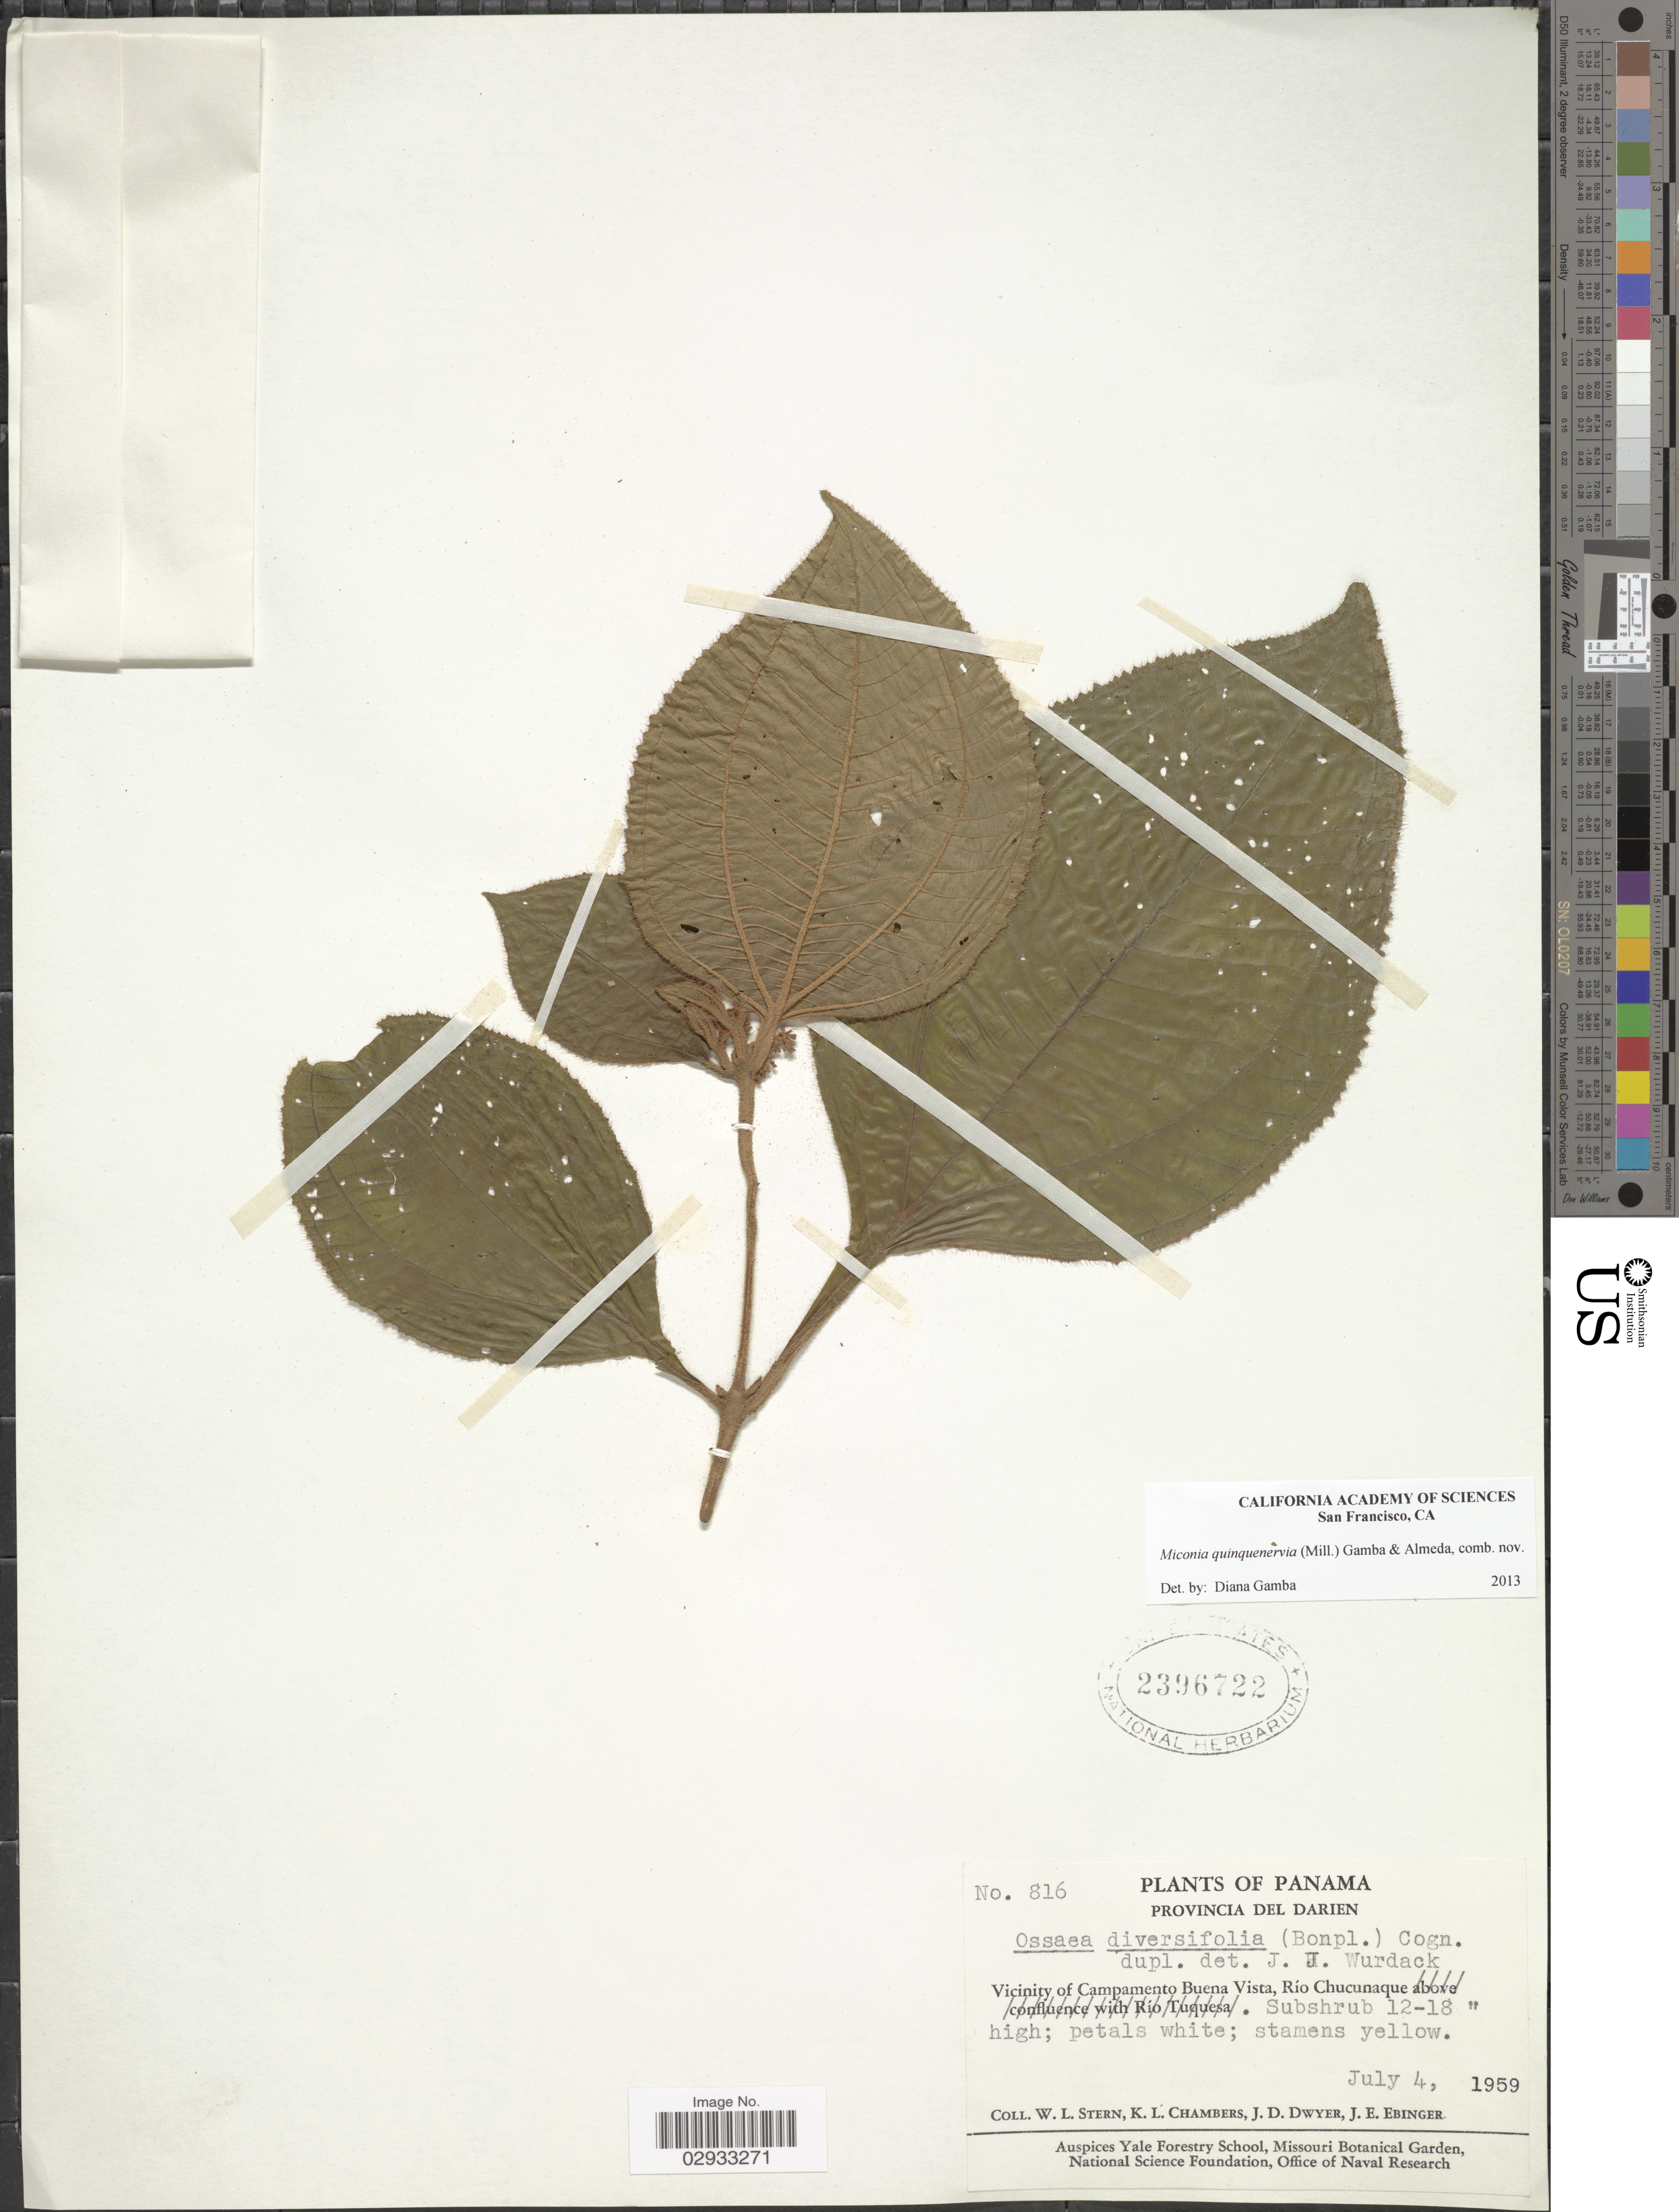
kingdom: Plantae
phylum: Tracheophyta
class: Magnoliopsida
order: Myrtales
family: Melastomataceae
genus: Miconia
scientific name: Miconia quinquenervia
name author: (Mill.) Gamba & Almeda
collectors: W. L. Stern, K. Chambers, J. D. Dwyer & J. Ebinger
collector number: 816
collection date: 1959-07-04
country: Panama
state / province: Darién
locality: Vicinity of Campamento Buena Vista, Río Chucunaque.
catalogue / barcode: US 2396722